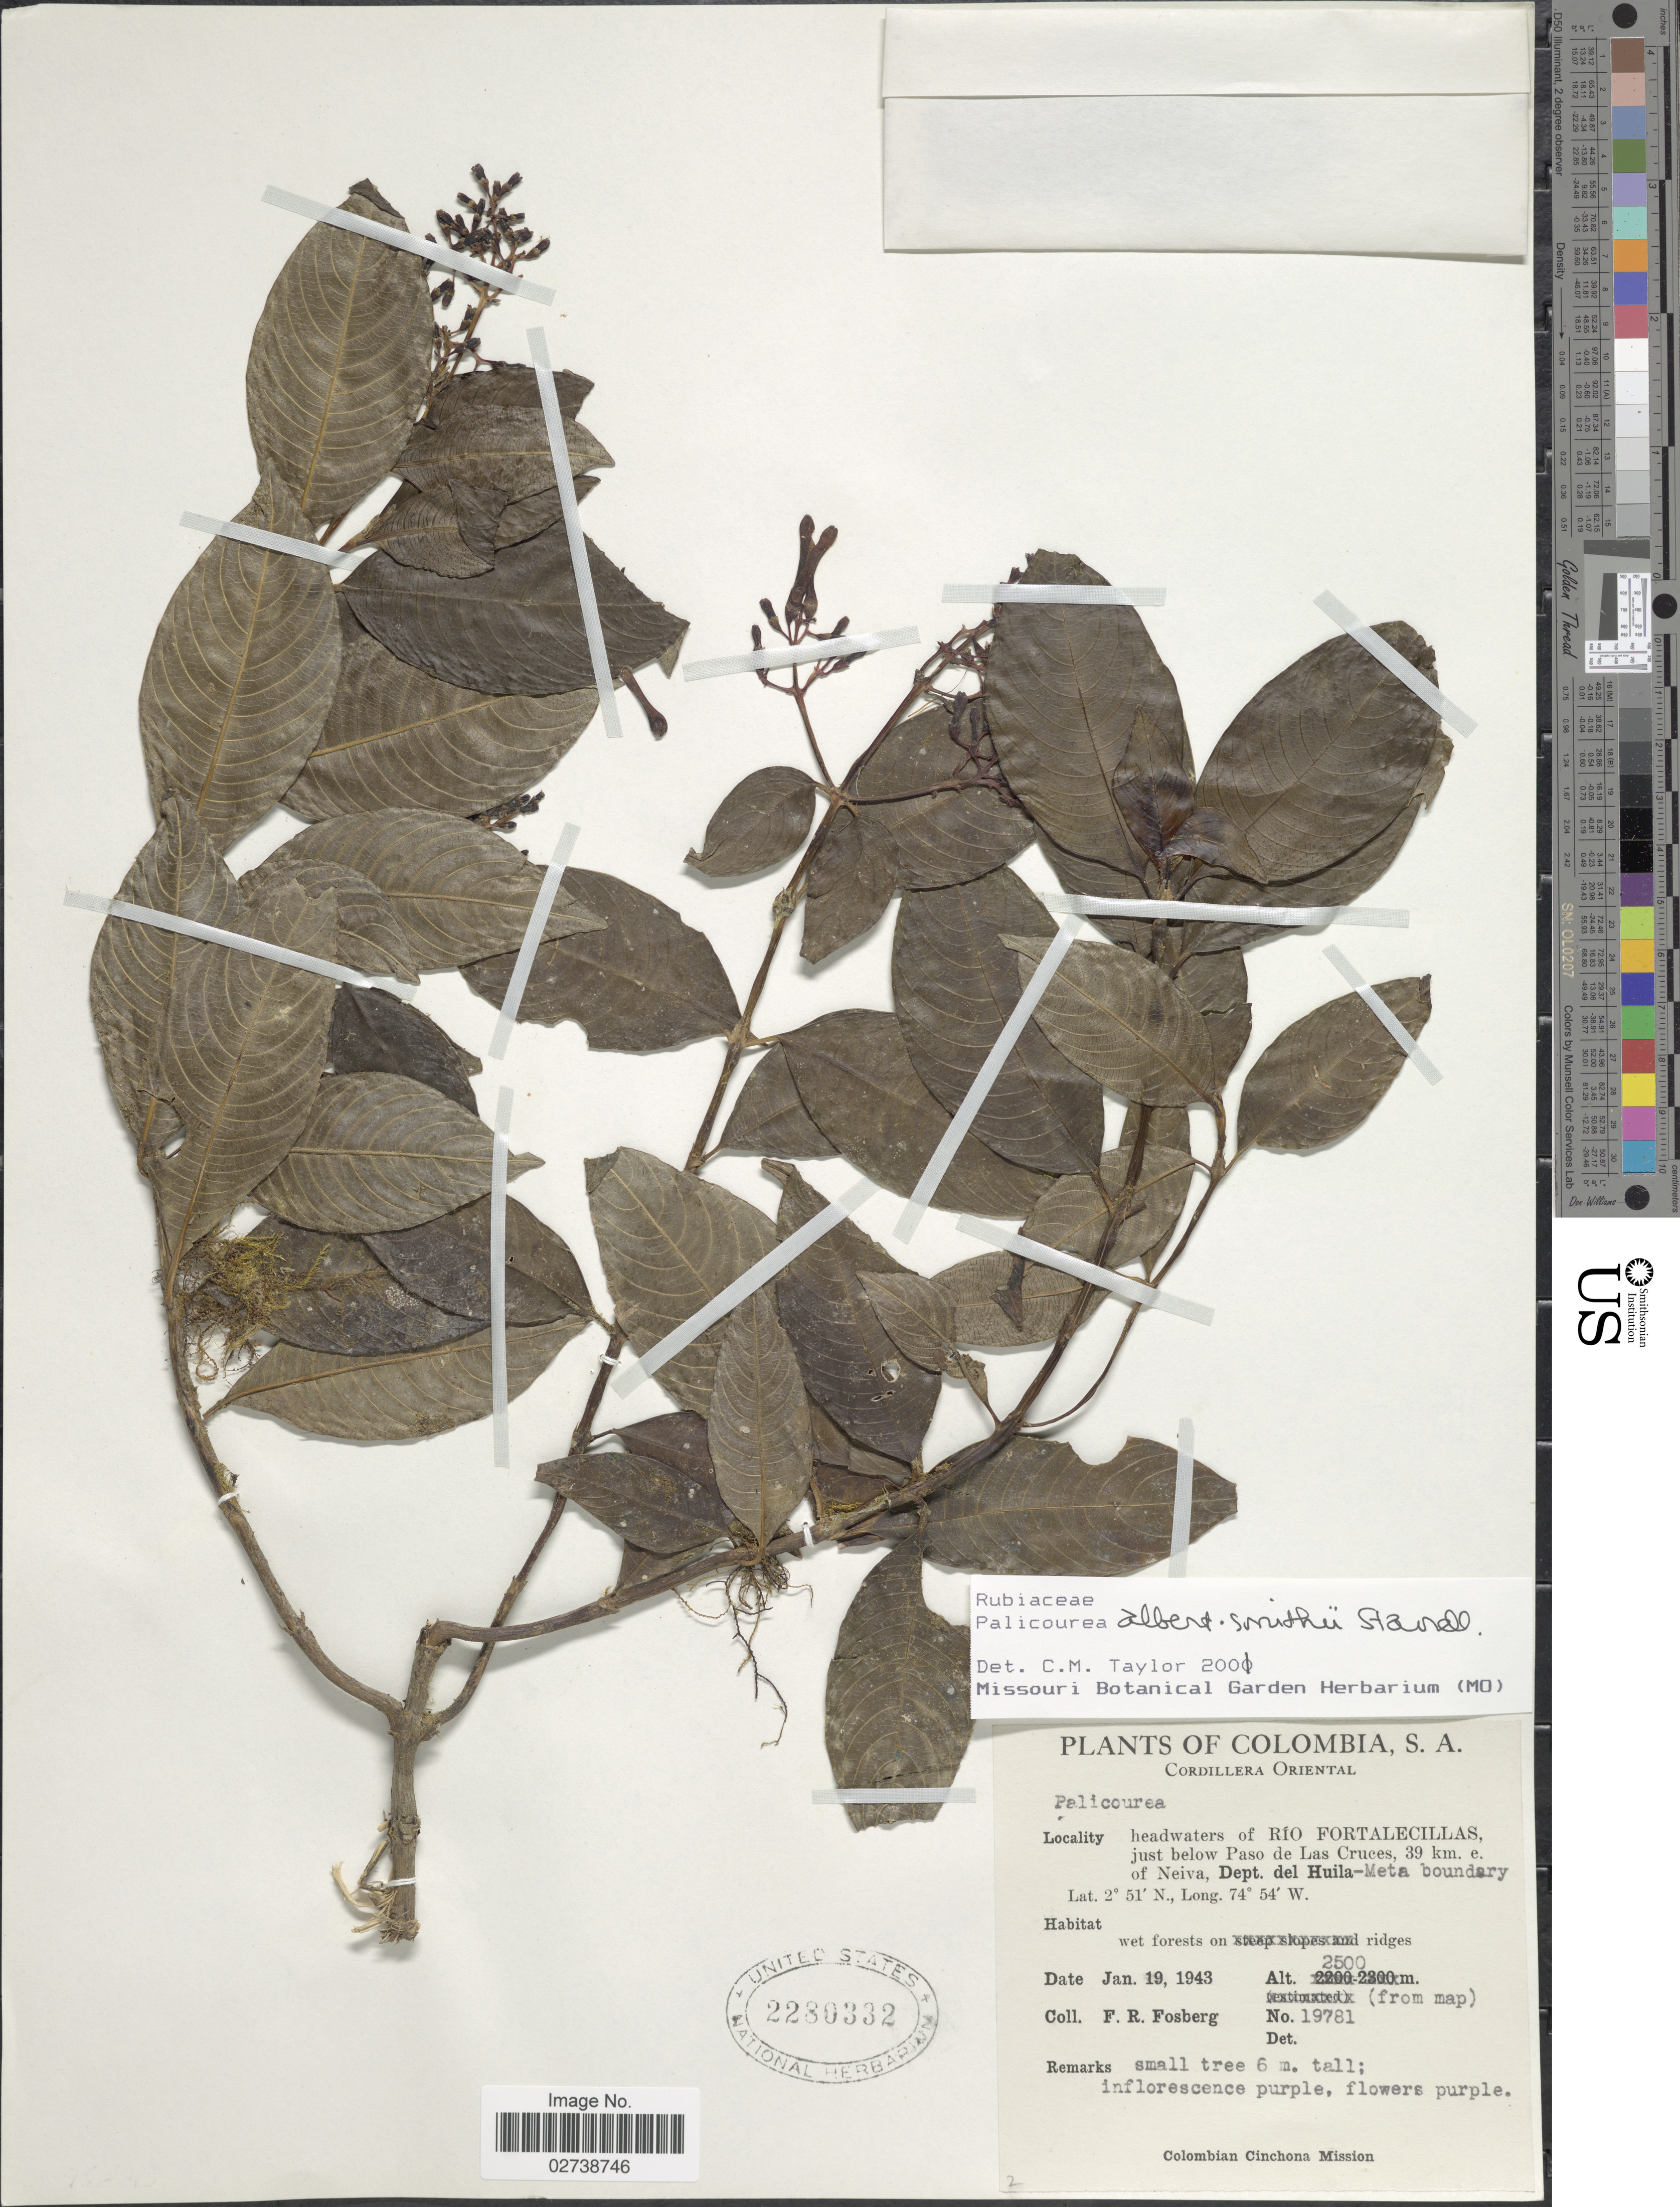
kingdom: Plantae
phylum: Tracheophyta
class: Magnoliopsida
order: Gentianales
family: Rubiaceae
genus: Palicourea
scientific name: Palicourea albert-smithii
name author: Standl.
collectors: F. R. Fosberg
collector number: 19781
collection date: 1943-01-19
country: Colombia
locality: Cordillera Oriental, headwaters of Río Fortalecillas, just below Paso de Las Cruces, 39 km e. of Neiva, Dept. del Huila-Meta boundary, wet forest on ridges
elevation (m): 2500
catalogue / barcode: US 2280332